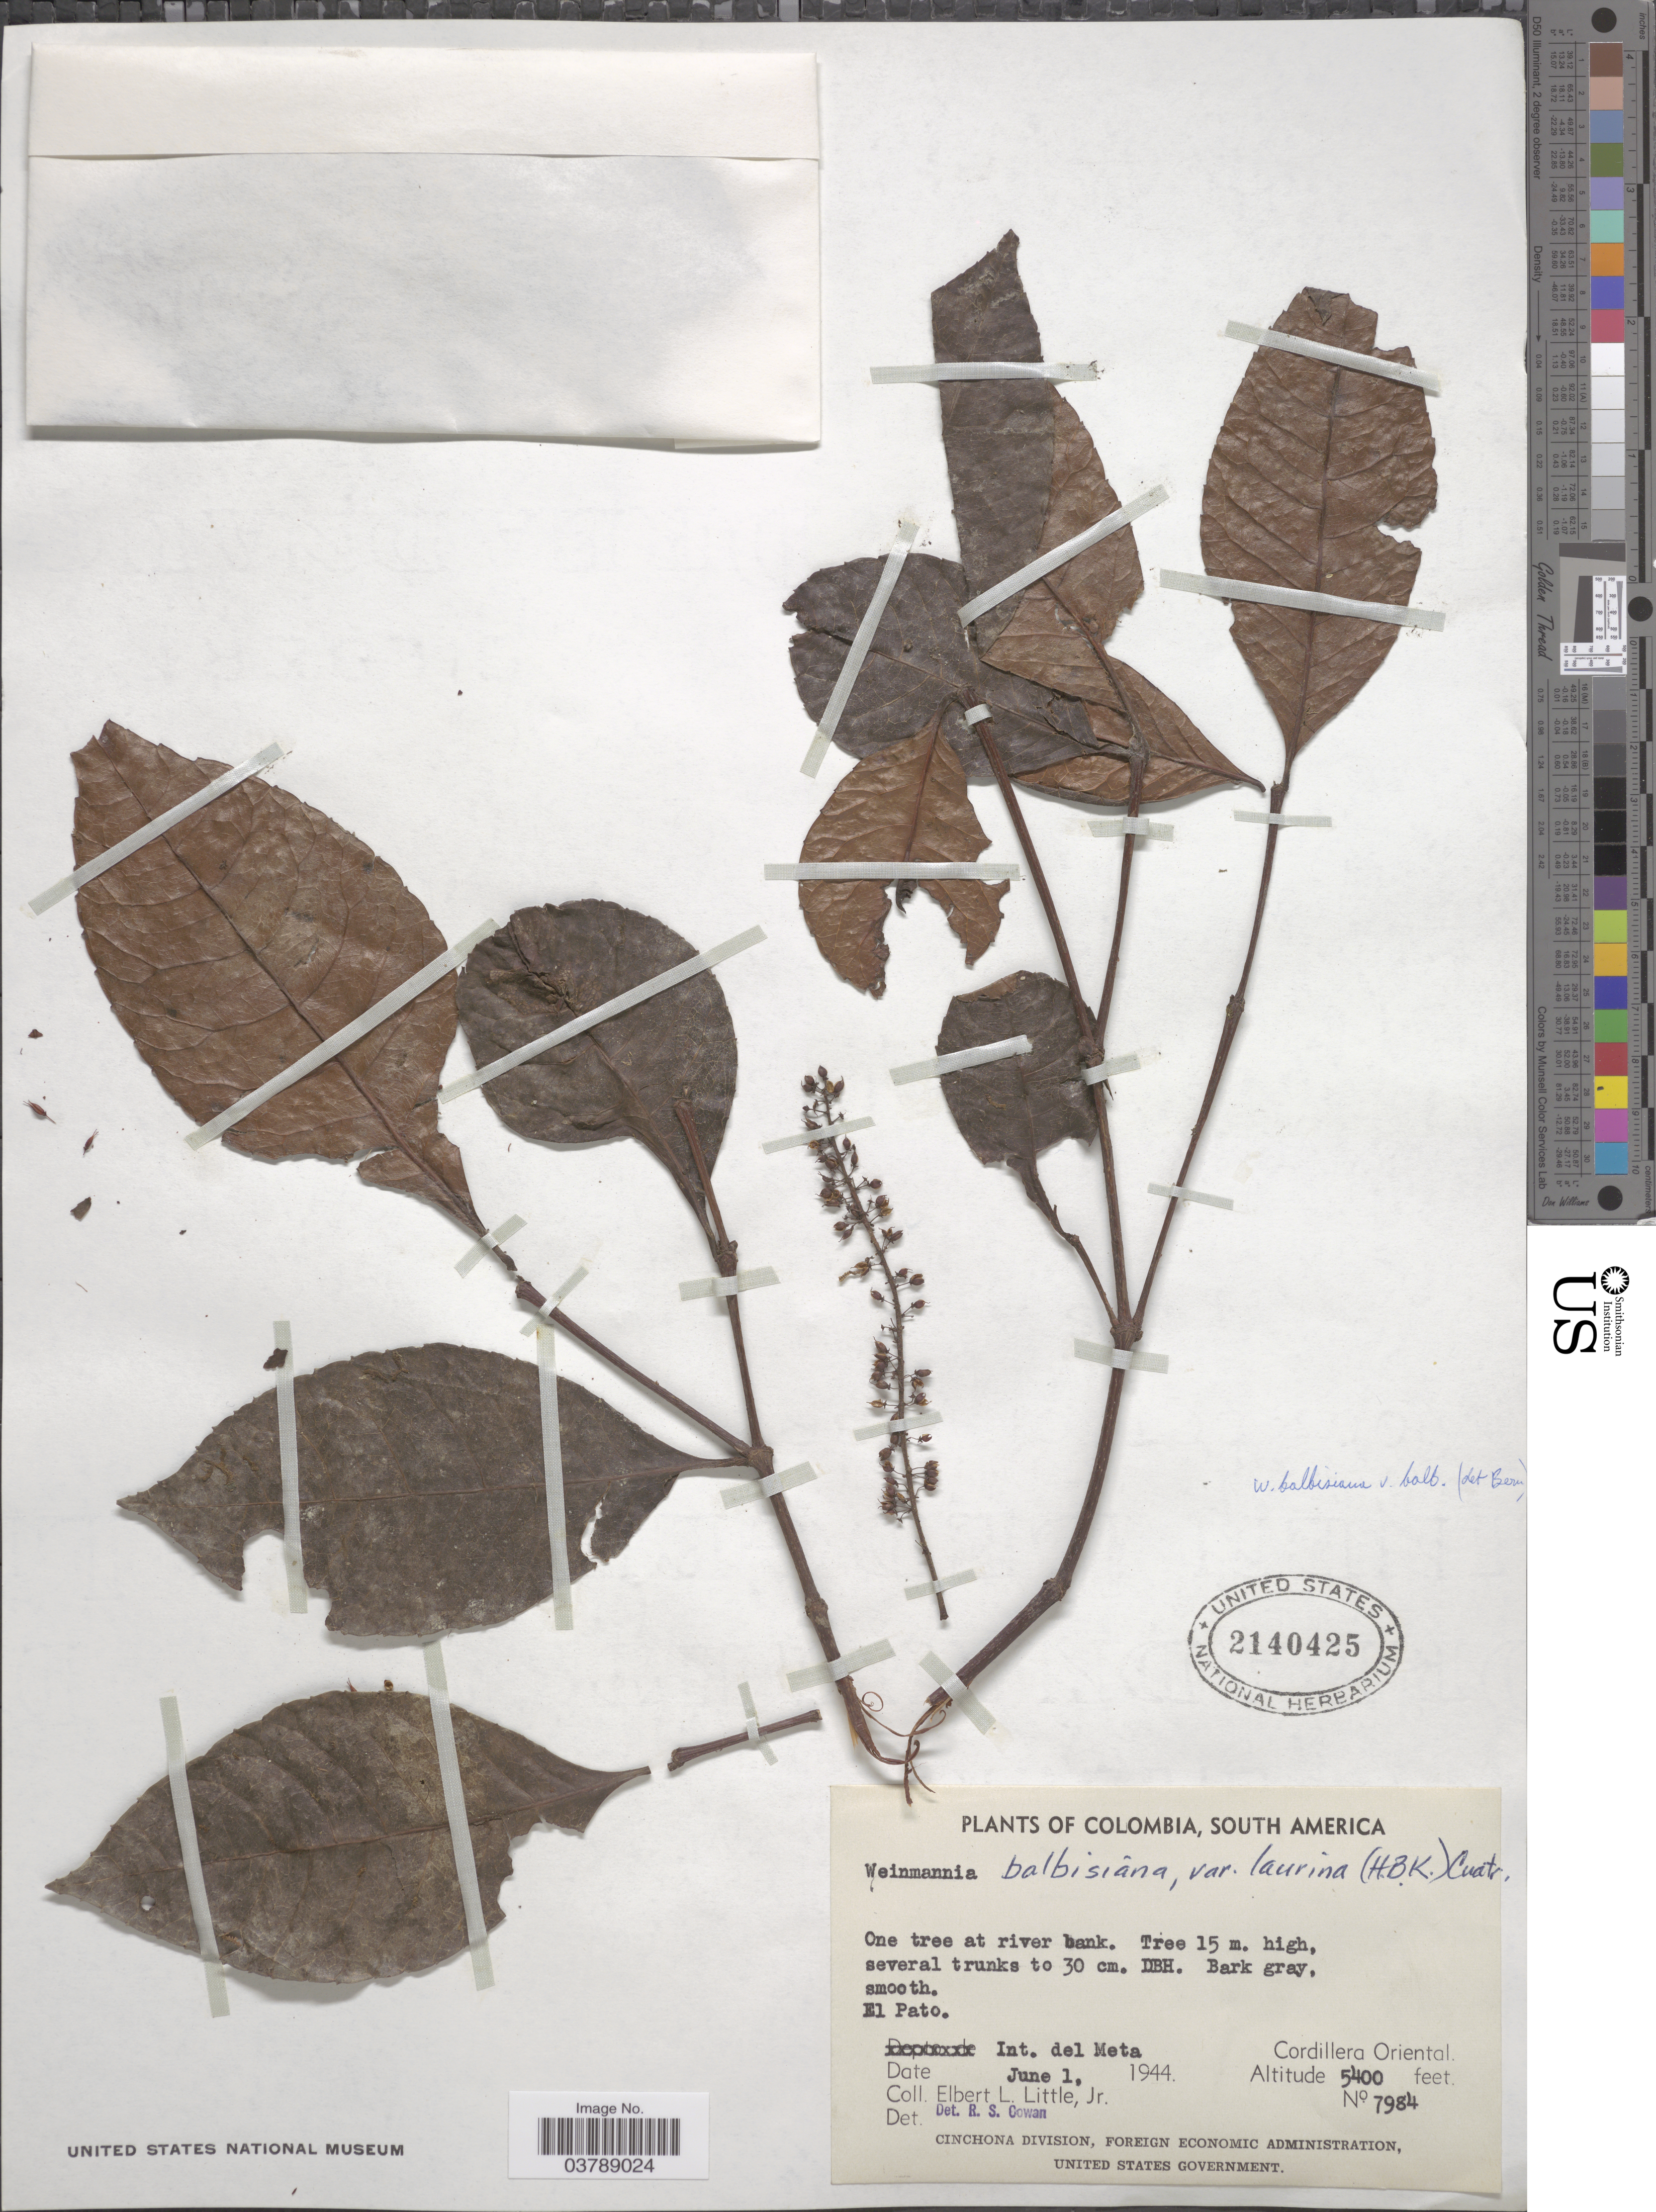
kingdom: Plantae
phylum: Tracheophyta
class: Magnoliopsida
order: Oxalidales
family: Cunoniaceae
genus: Weinmannia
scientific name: Weinmannia balbisiana var. laurina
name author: (Kunth) Cuatrec.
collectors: E. L. Little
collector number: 7984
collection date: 1944-06-01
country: Colombia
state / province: Meta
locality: El Pato. Int. del Meta. Cordillera Oriental.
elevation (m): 1646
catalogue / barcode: US 2140425